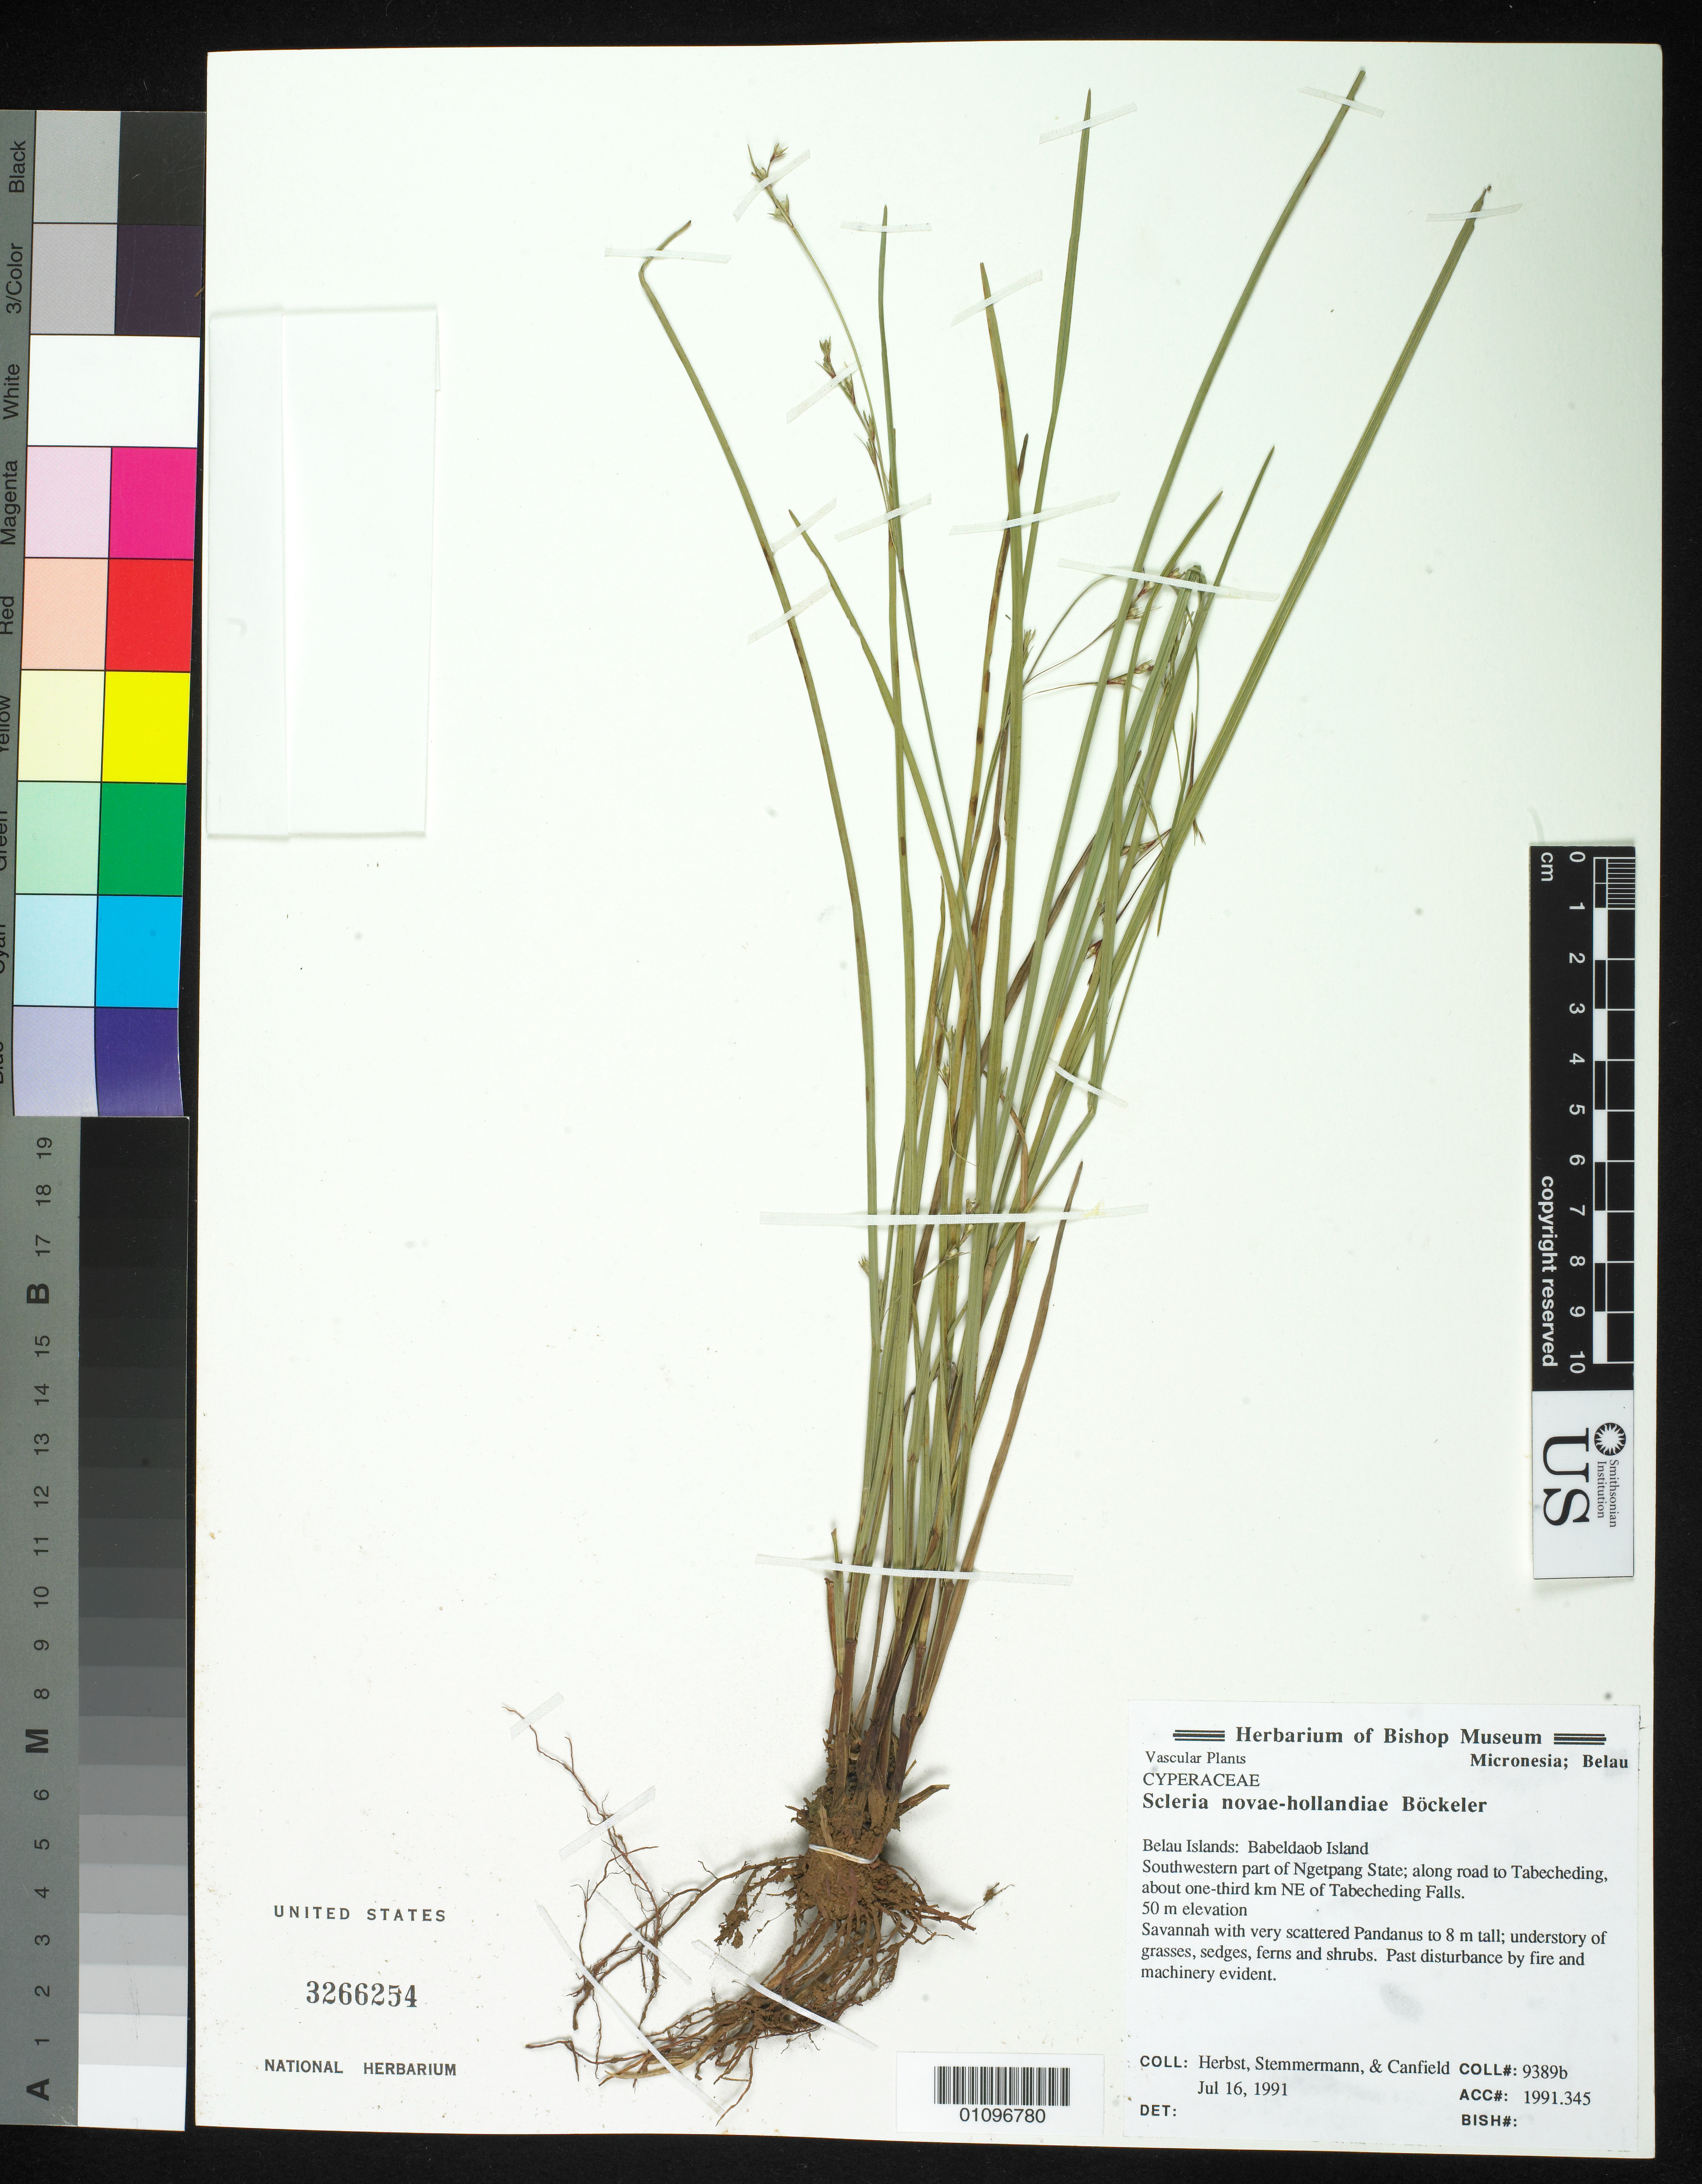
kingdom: Plantae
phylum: Tracheophyta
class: Liliopsida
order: Poales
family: Cyperaceae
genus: Scleria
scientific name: Scleria novae-hollandiae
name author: Boeckeler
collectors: D. R. Herbst, L. Stemmermann & J. E. Canfield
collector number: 9389b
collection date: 1991-07-16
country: Palau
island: Babeldaob [Babelthuap]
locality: Southwestern part of Ngetpang State; along road to Tabecheding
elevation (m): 50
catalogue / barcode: US 3266254